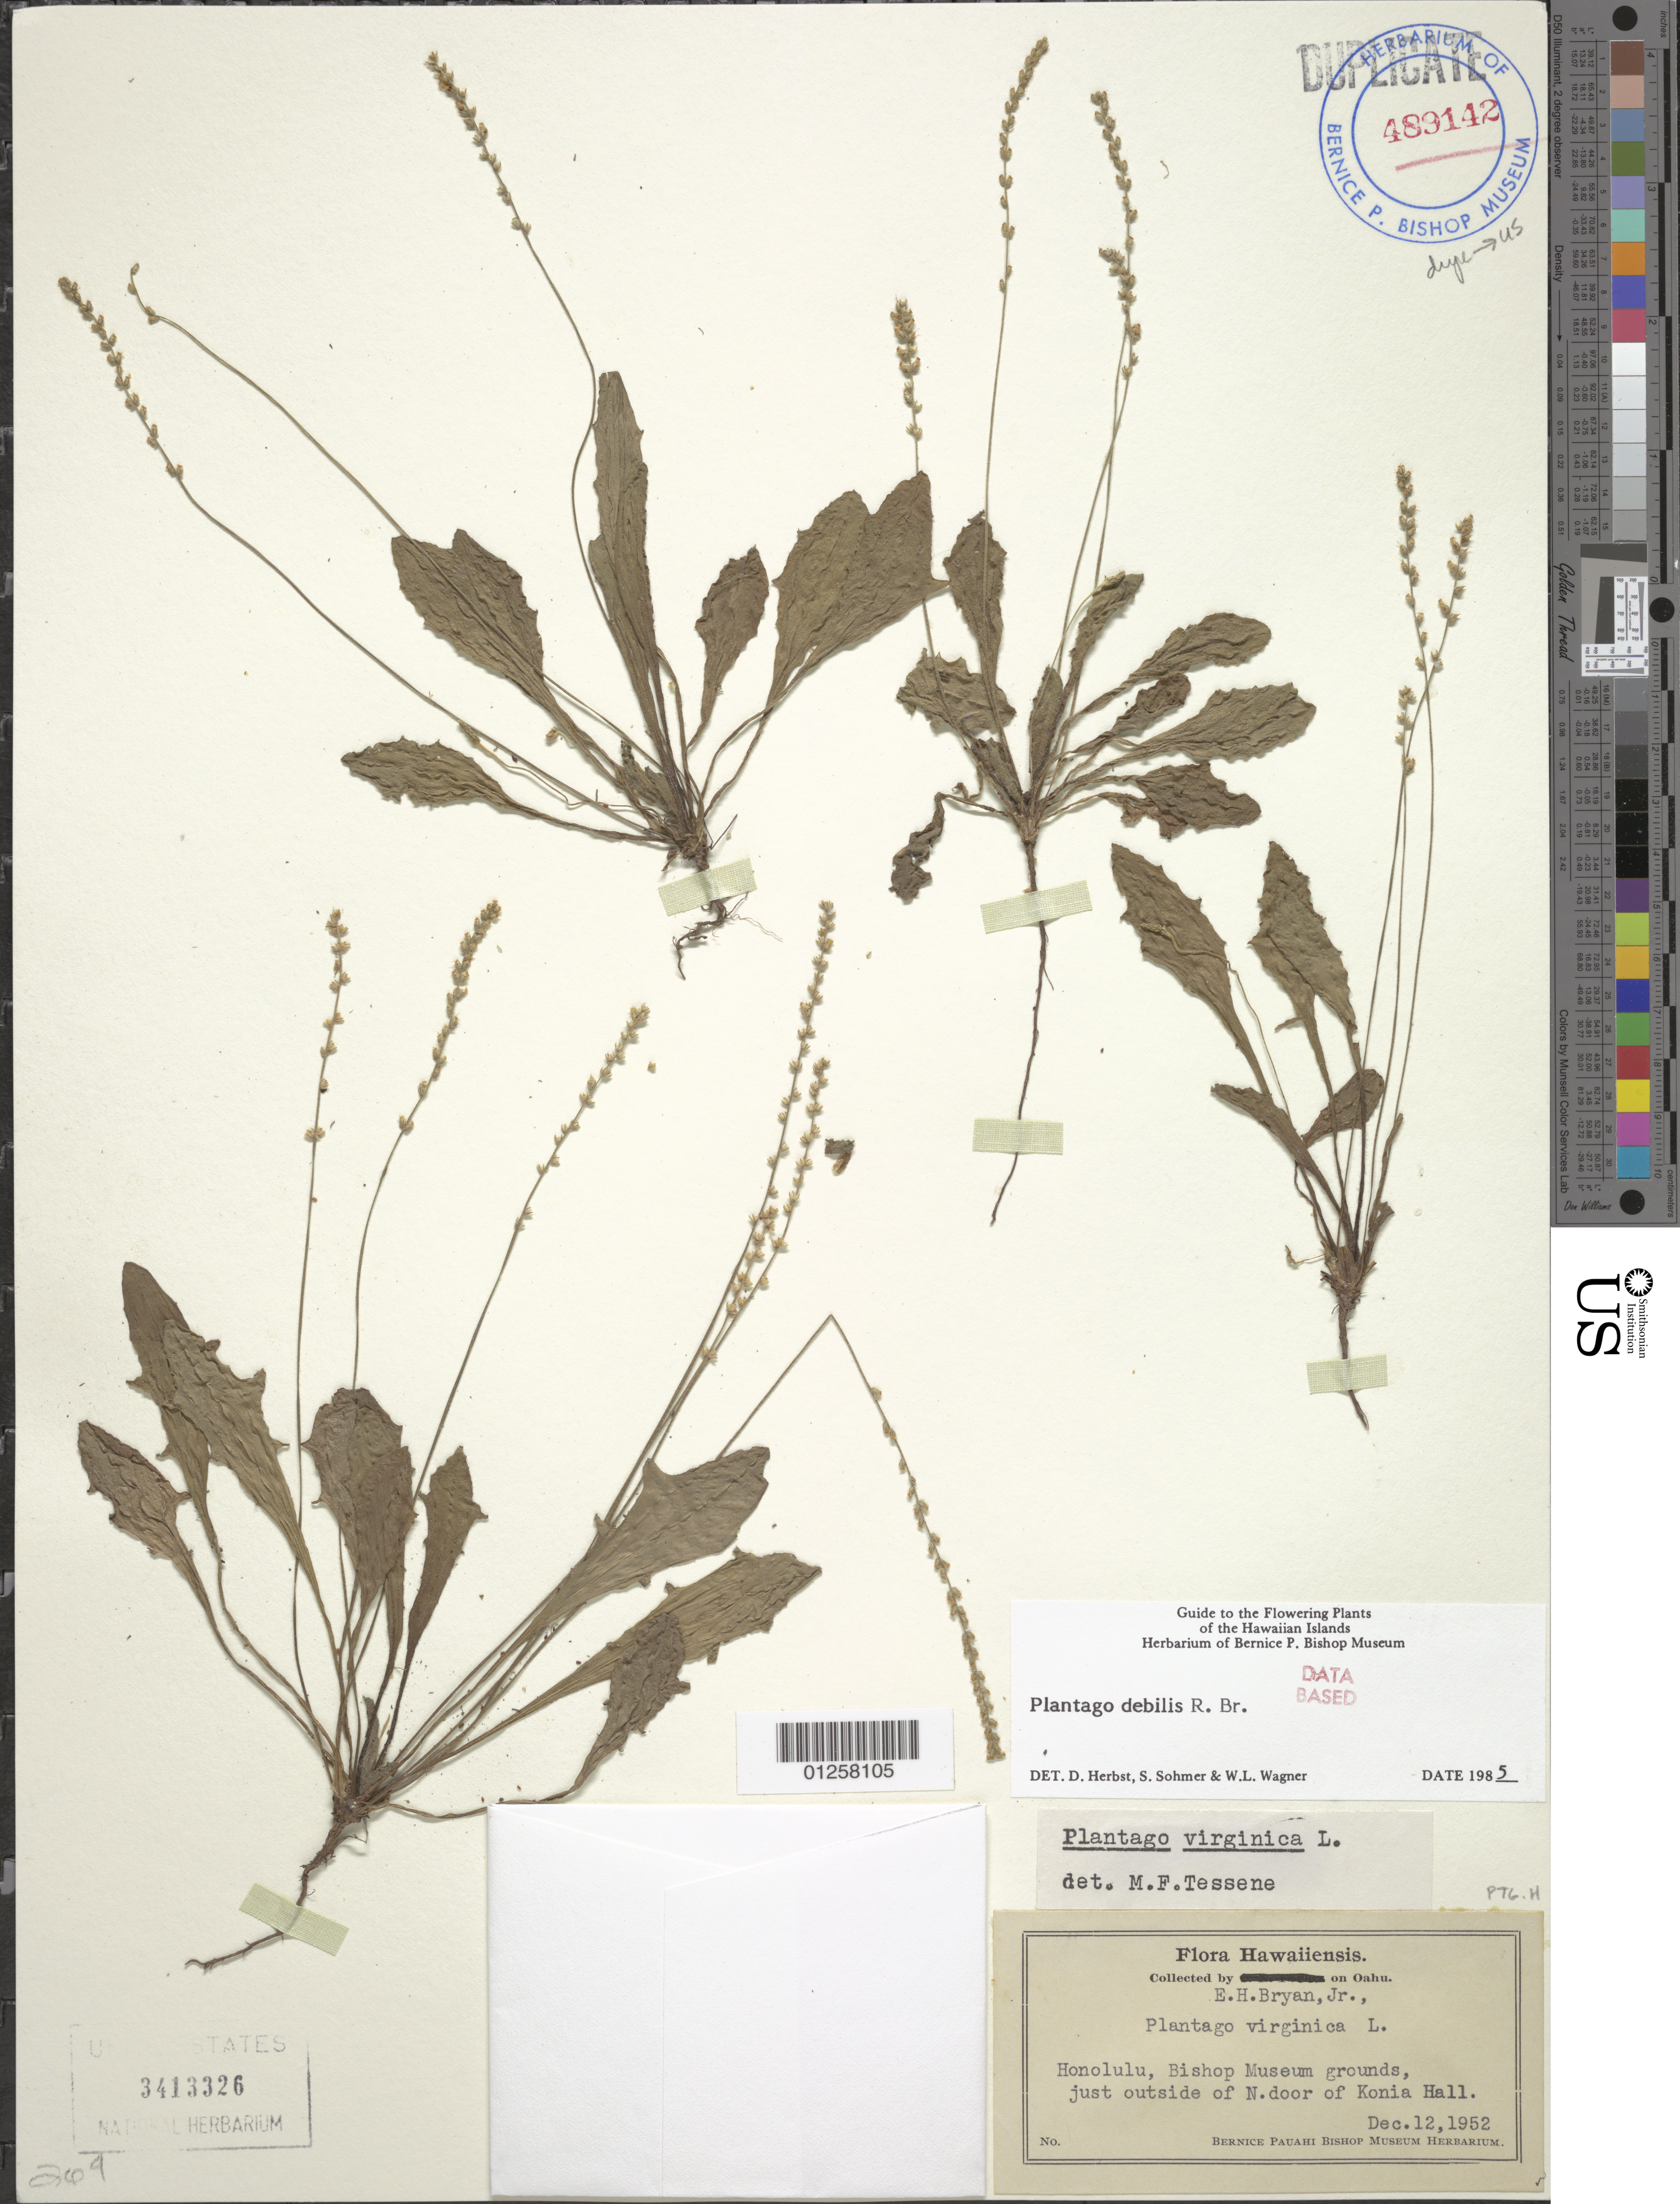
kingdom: Plantae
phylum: Tracheophyta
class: Magnoliopsida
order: Lamiales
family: Plantaginaceae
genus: Plantago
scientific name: Plantago debilis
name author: R. Br.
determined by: Herbst, D. R.; Sohmer, S. H.; Wagner, W. L.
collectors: E. Bryan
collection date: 1952-12-12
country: United States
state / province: Hawaii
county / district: Honolulu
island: Oahu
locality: Honolulu, Bishop Museum grounds, just outside of N. door of Konia Hall.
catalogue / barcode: US 3413326